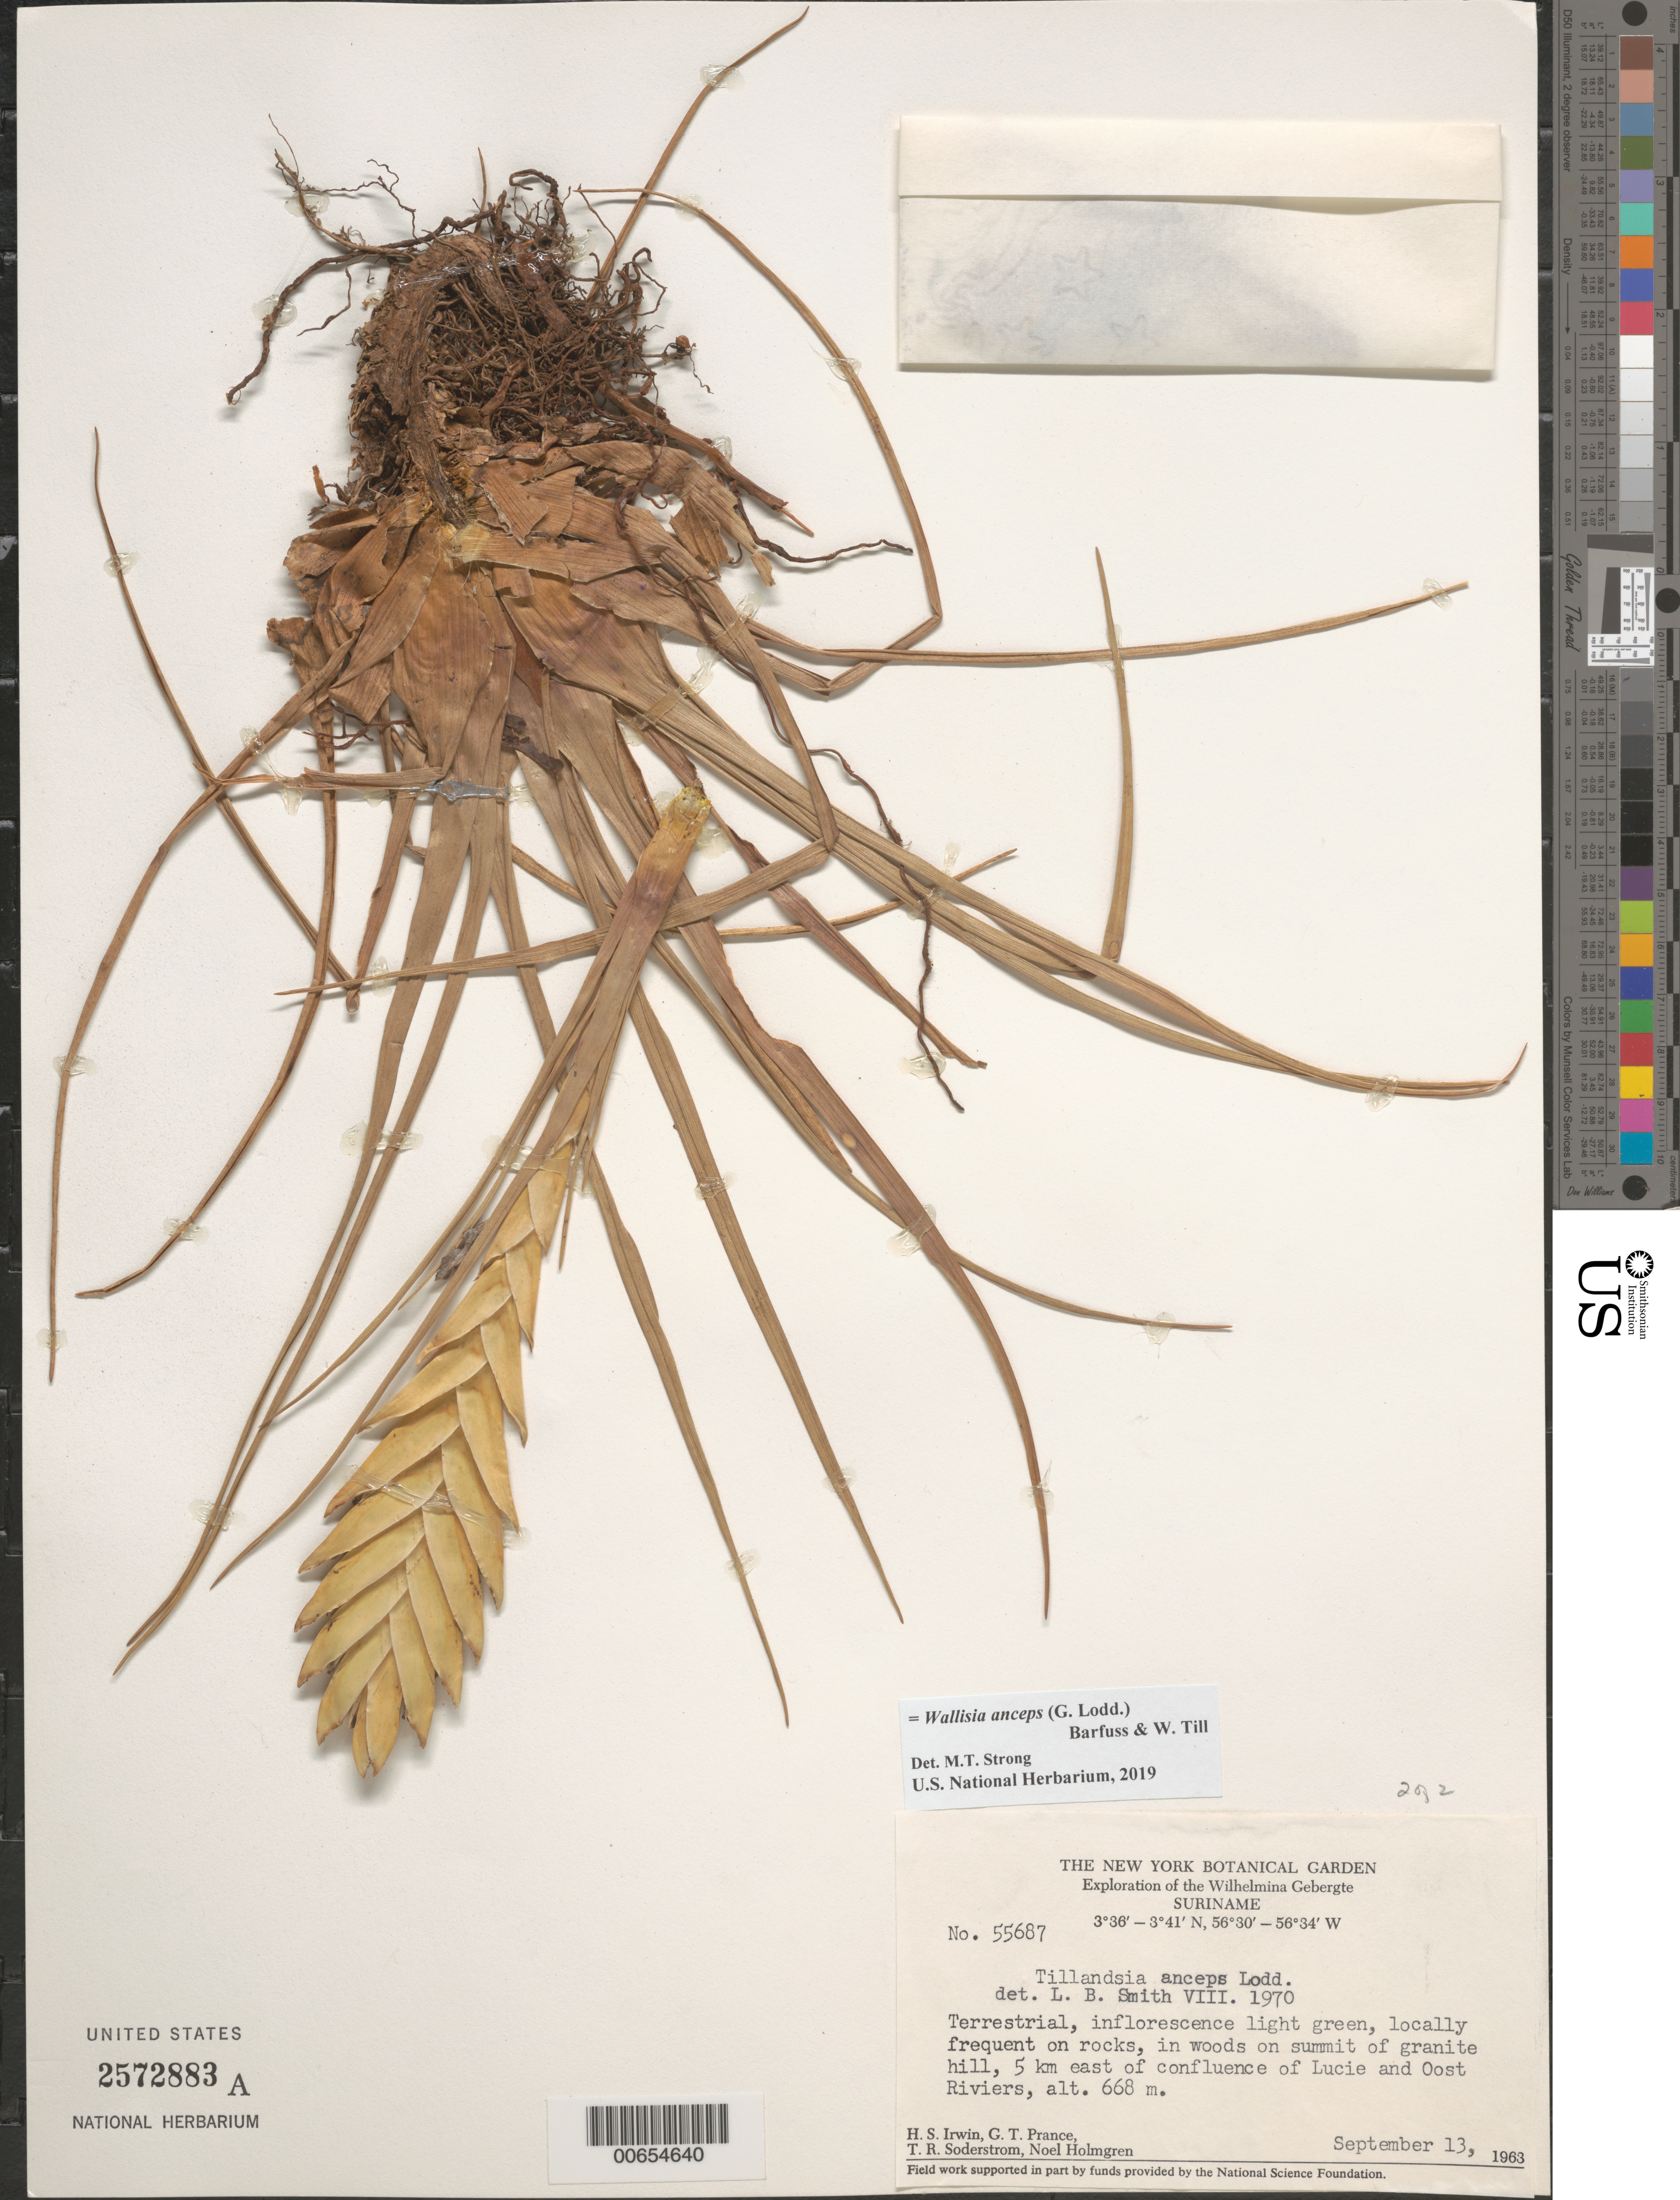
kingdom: Plantae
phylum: Tracheophyta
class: Liliopsida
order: Poales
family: Bromeliaceae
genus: Wallisia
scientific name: Wallisia anceps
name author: (G. Lodd.) Barfuss & W. Till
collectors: H. Irwin, G. T. Prance, T. R. Soderstrom & N. H. Holmgren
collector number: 55687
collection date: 1963-09-13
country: Suriname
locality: The Wilhelmina Gebergte. 5 km east of confluence of Lucie and Oost Riviers.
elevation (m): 668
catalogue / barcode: US 2572883A